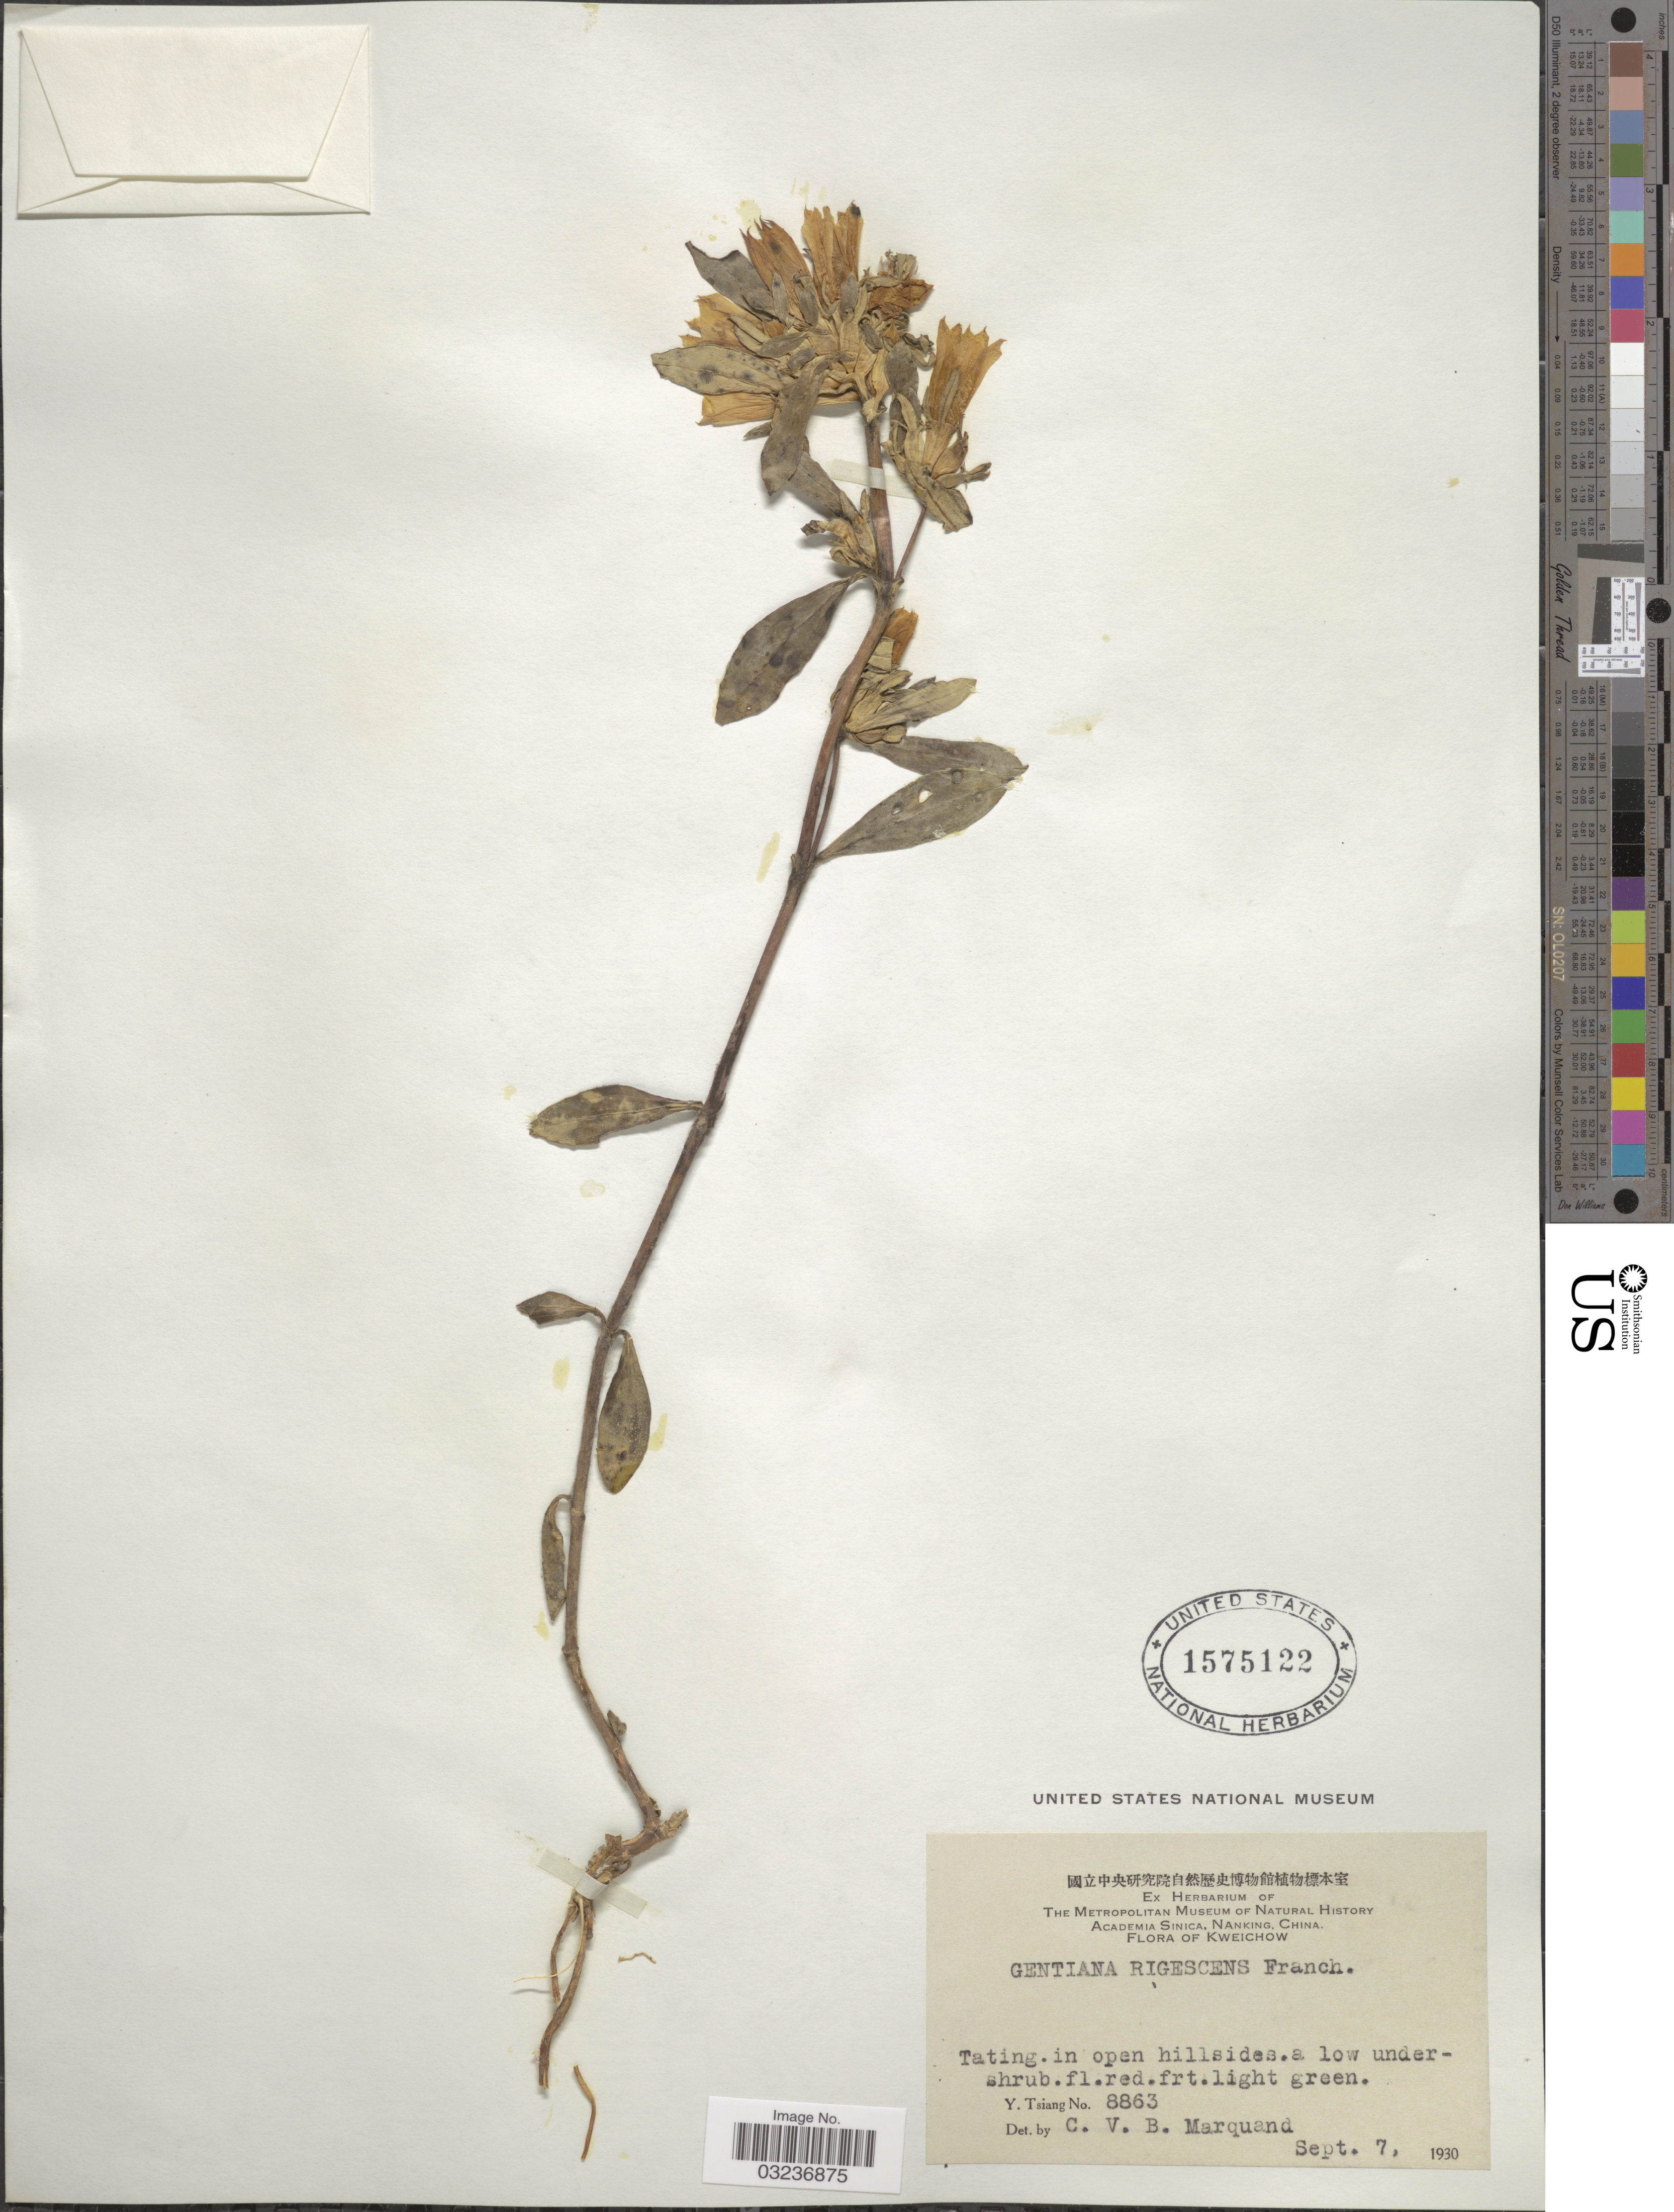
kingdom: Plantae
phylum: Tracheophyta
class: Magnoliopsida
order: Gentianales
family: Gentianaceae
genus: Gentiana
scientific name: Gentiana rigescens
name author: Franch. ex Hemsl.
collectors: Y. Tsiang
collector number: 8863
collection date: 1930-09-07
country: China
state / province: Guizhou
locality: Kweichow, Tating, in open hillsides.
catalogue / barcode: US 1575122